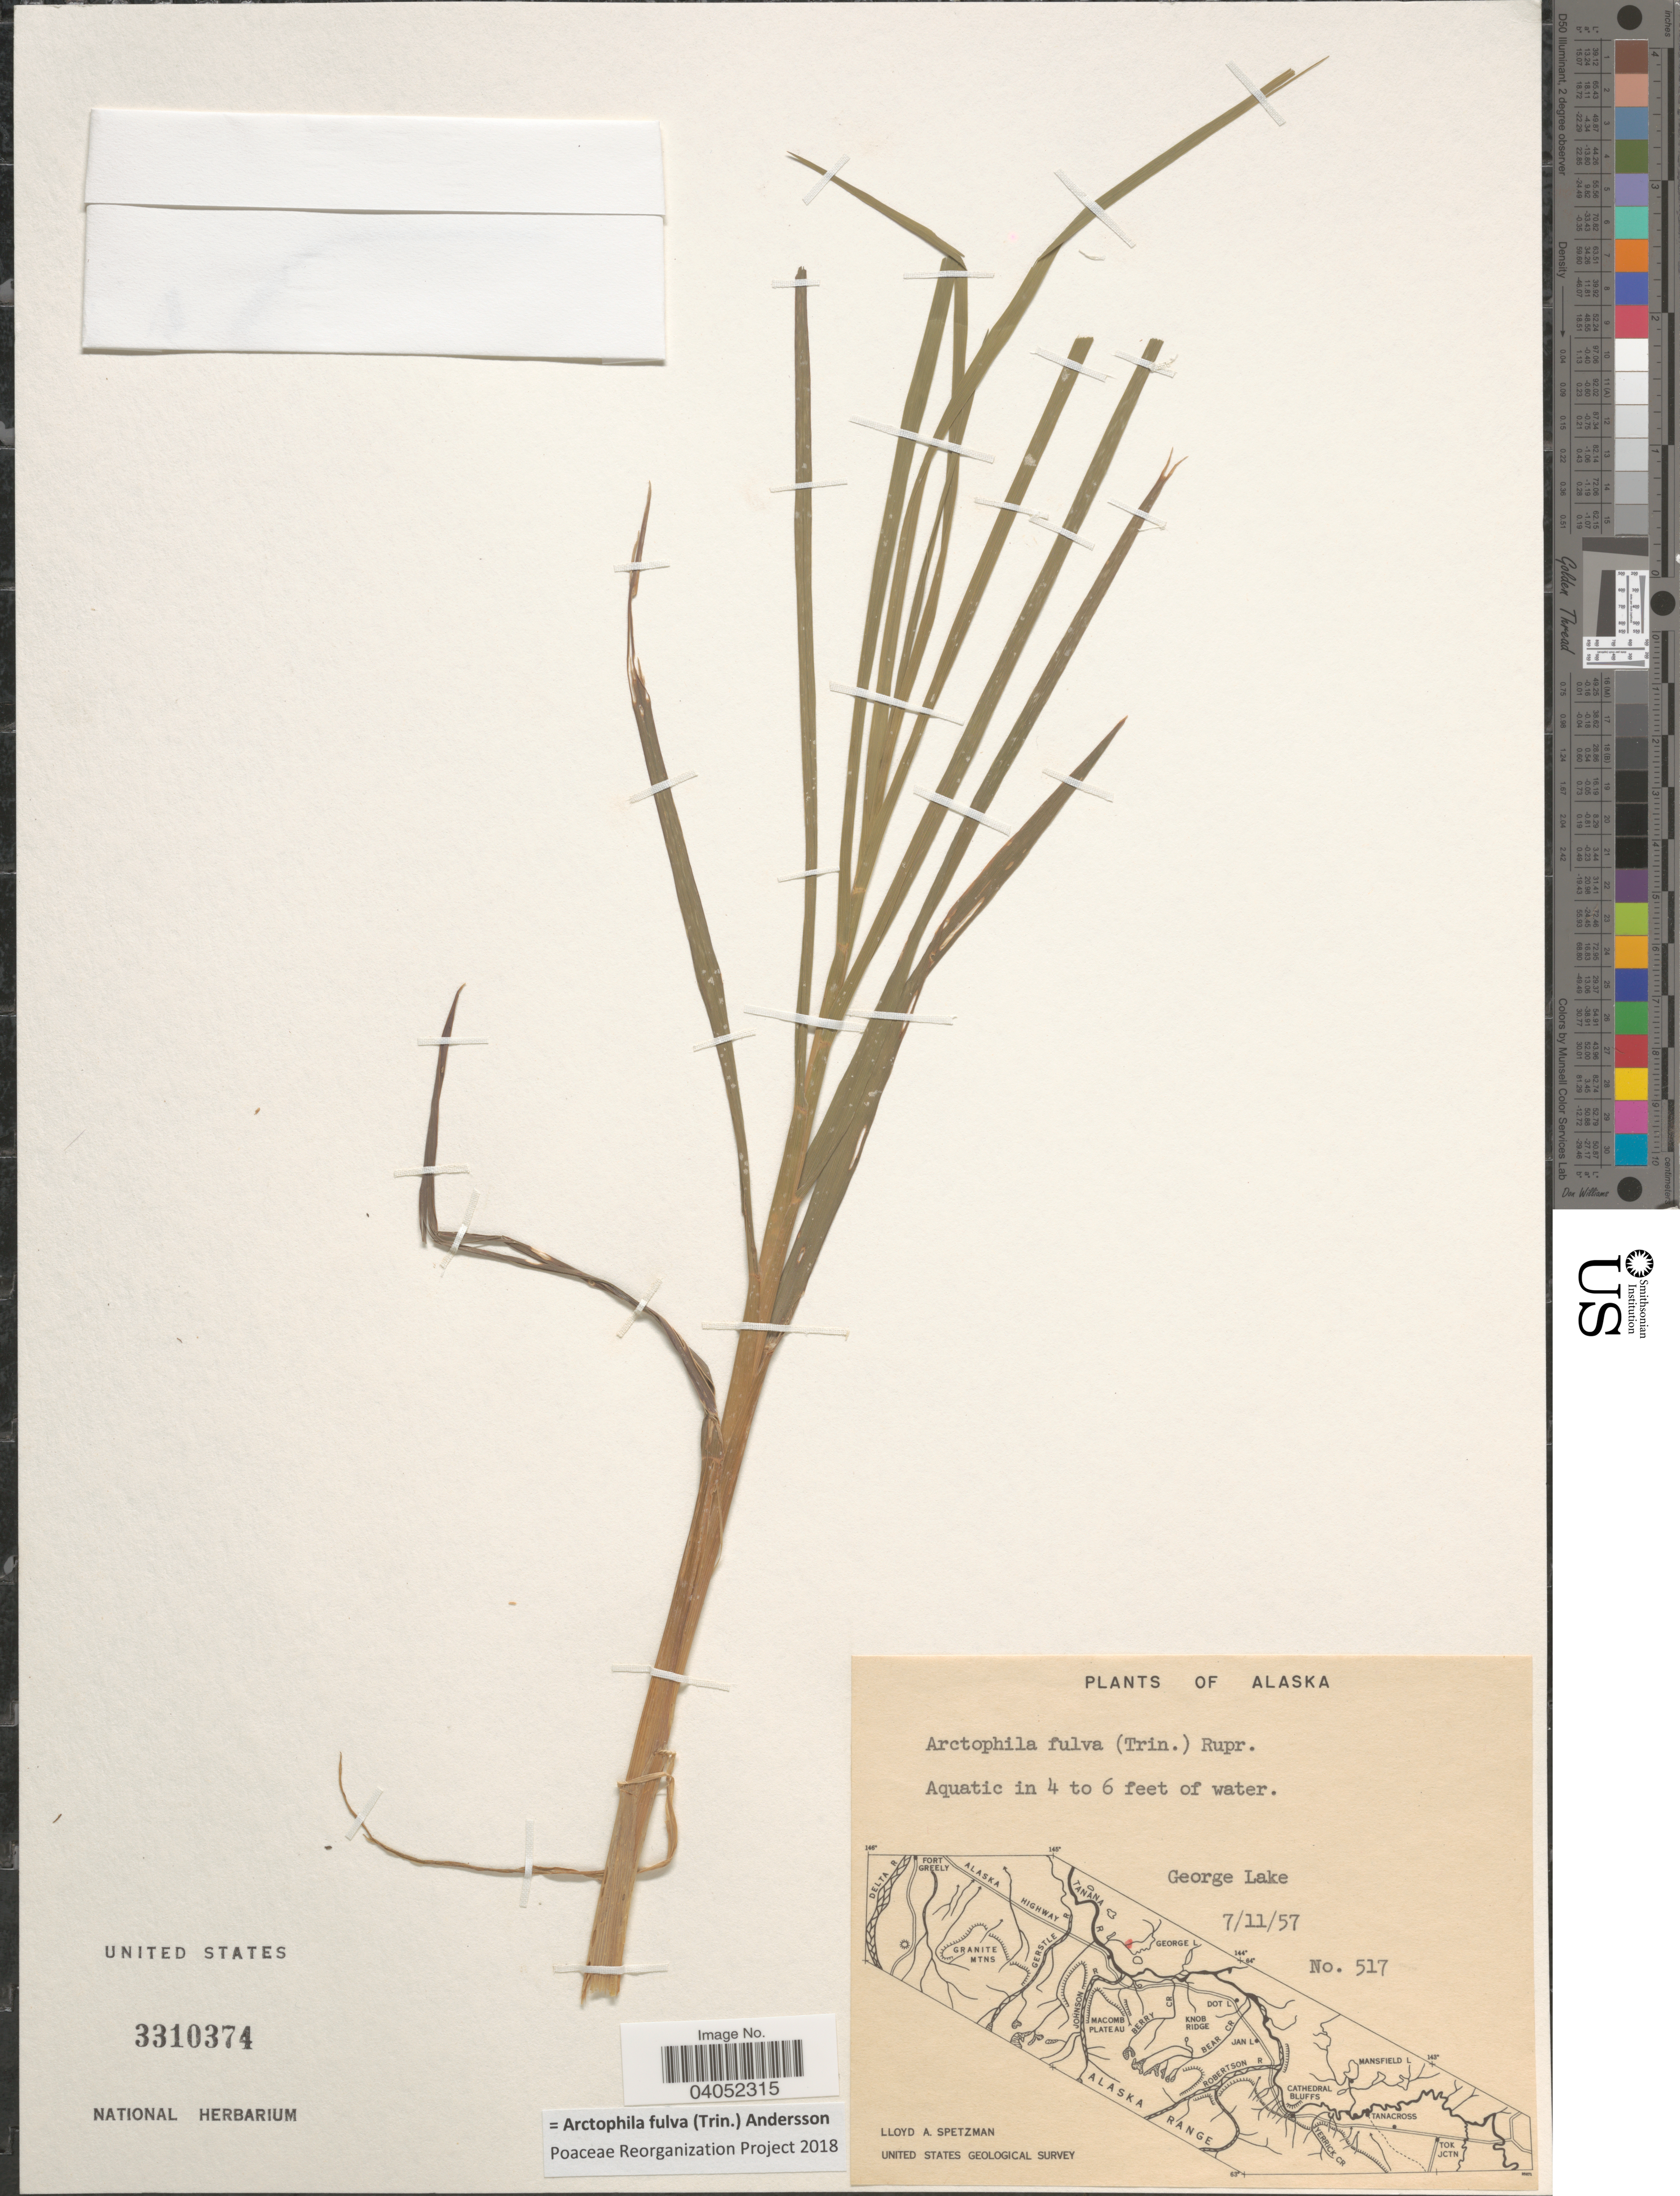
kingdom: Plantae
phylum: Tracheophyta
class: Liliopsida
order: Poales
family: Poaceae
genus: Arctophila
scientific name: Arctophila fulva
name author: (Trin.) Andersson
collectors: L. Spetzman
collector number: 517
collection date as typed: Transcribed d/m/y: 11/7/57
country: United States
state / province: Alaska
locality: George Lake.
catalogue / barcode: US 3310374